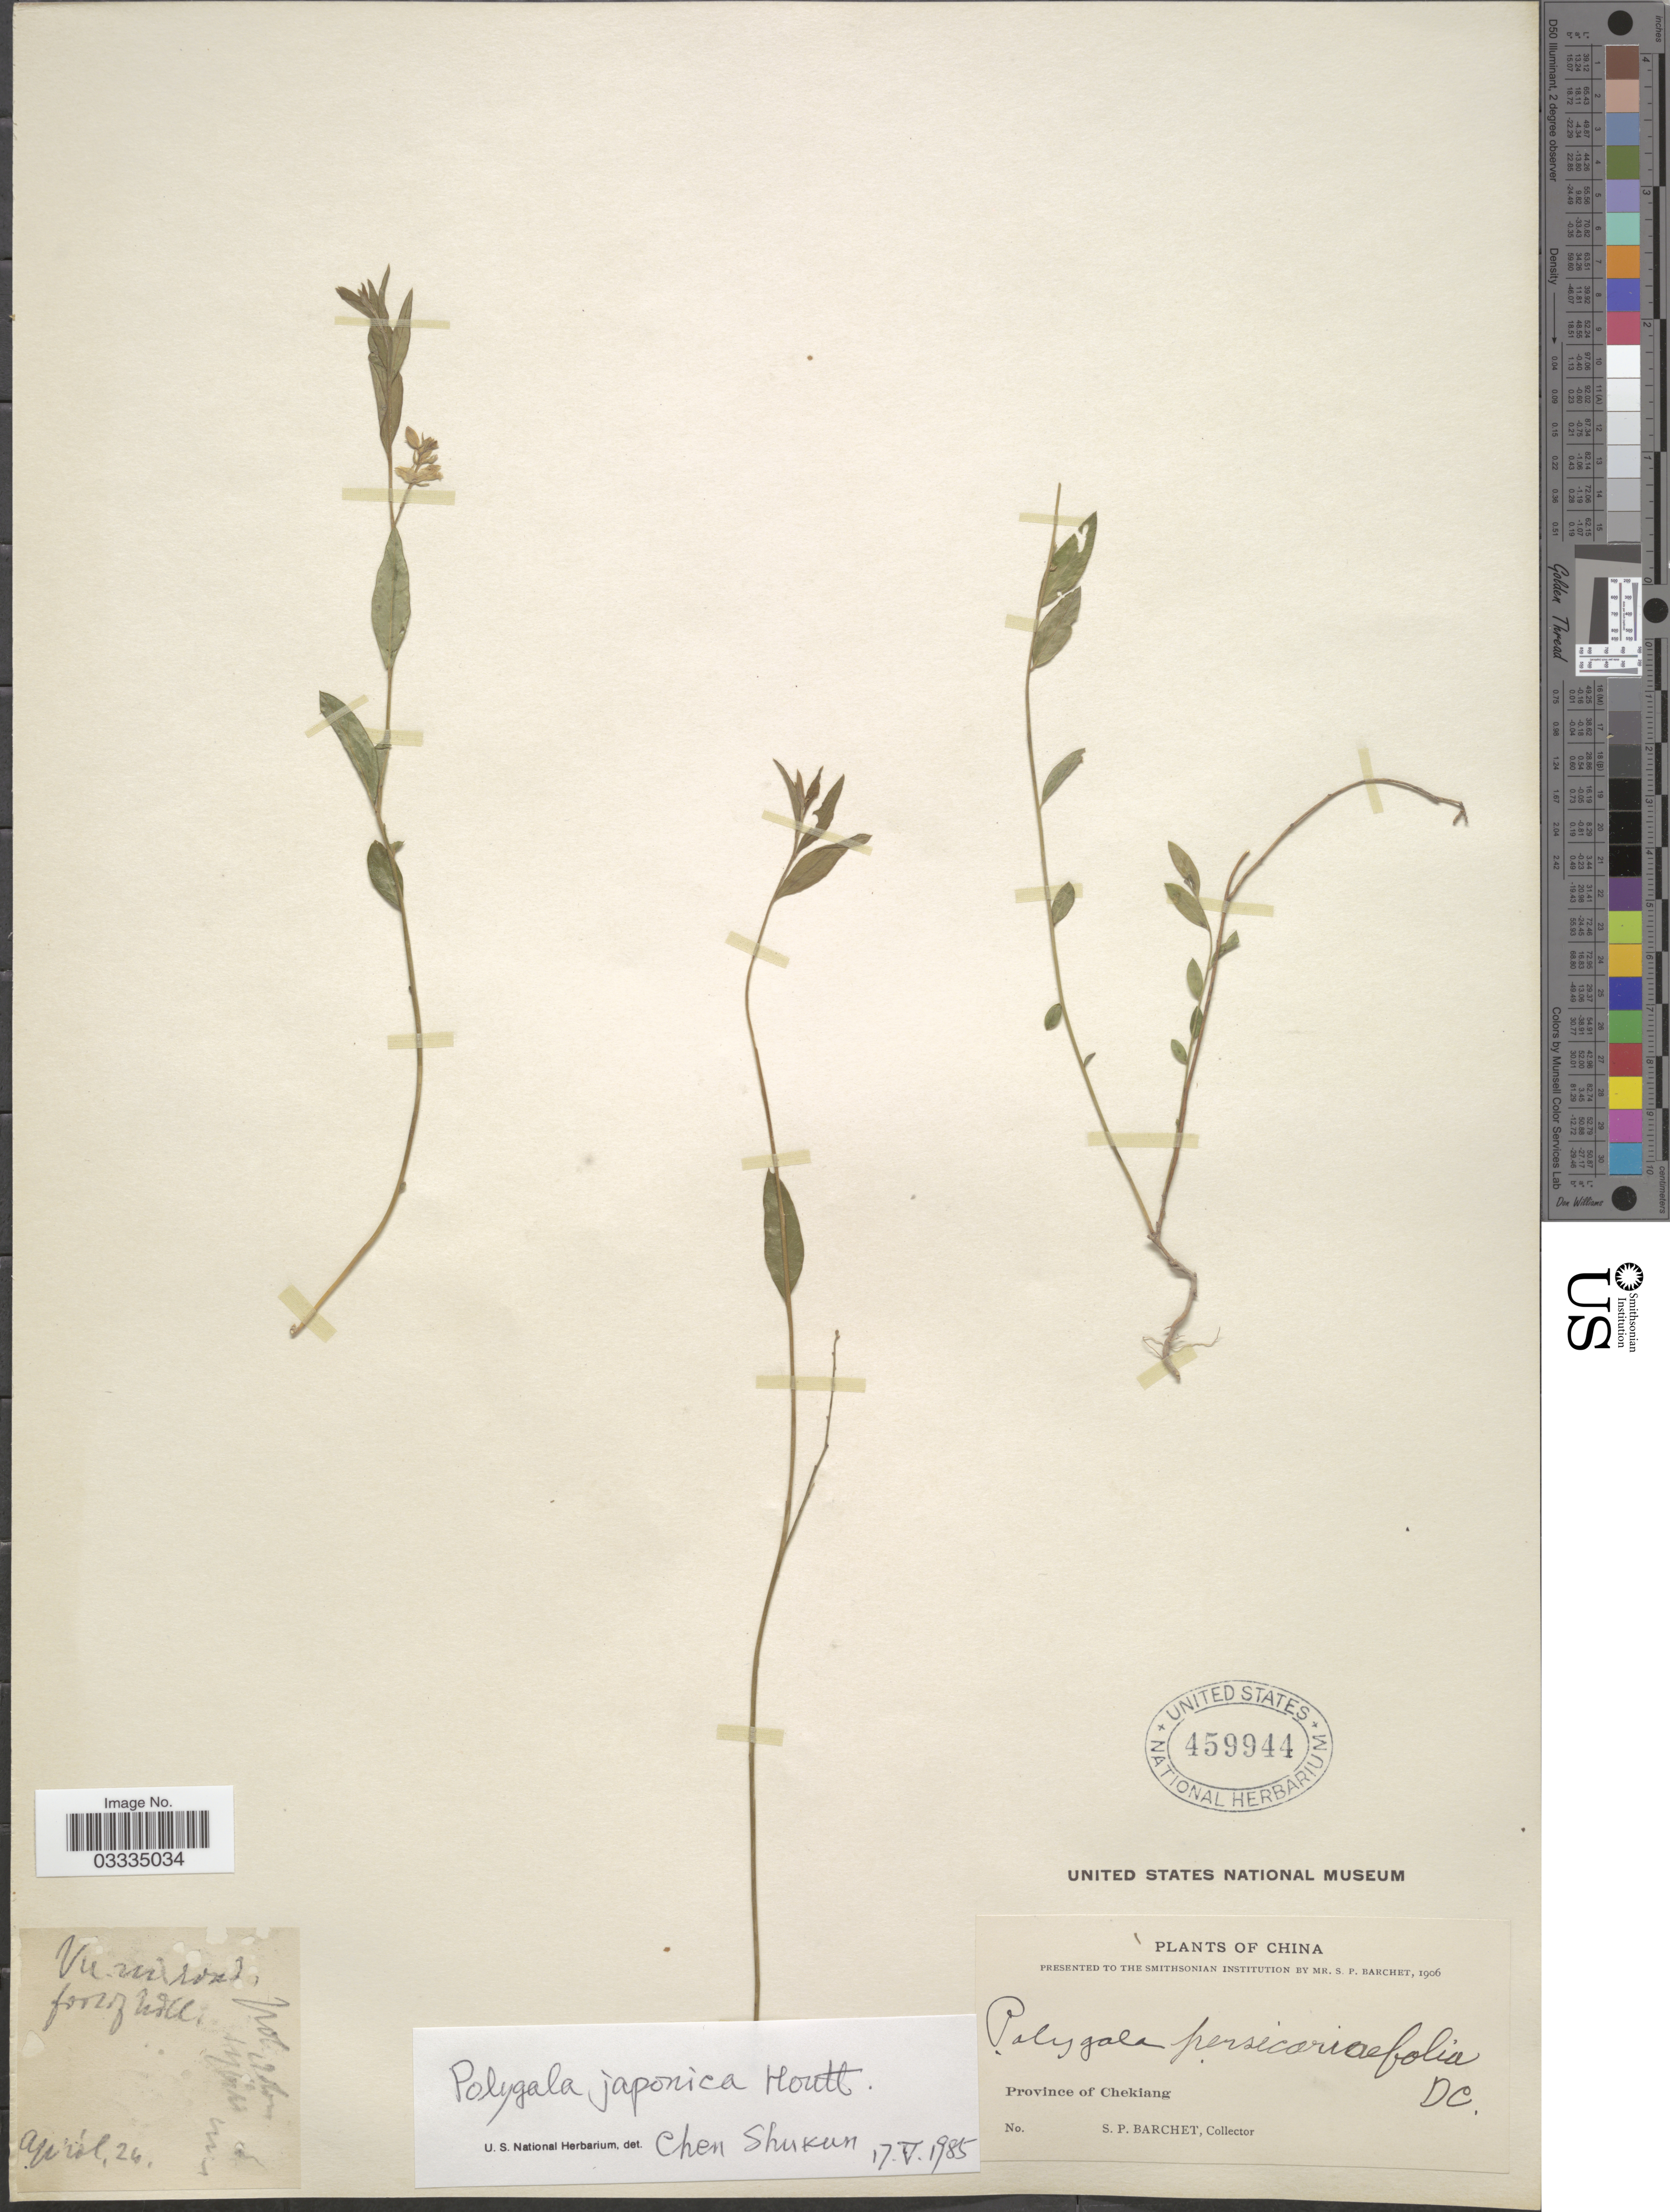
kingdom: Plantae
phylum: Tracheophyta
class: Magnoliopsida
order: Fabales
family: Polygalaceae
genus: Polygala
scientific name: Polygala japonica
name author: Houtt.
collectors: S. P. Barchet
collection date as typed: Transcribed d/m/y: /4/24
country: China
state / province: Zhejiang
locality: Province of Chekiang. [illegible text].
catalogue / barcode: US 459944